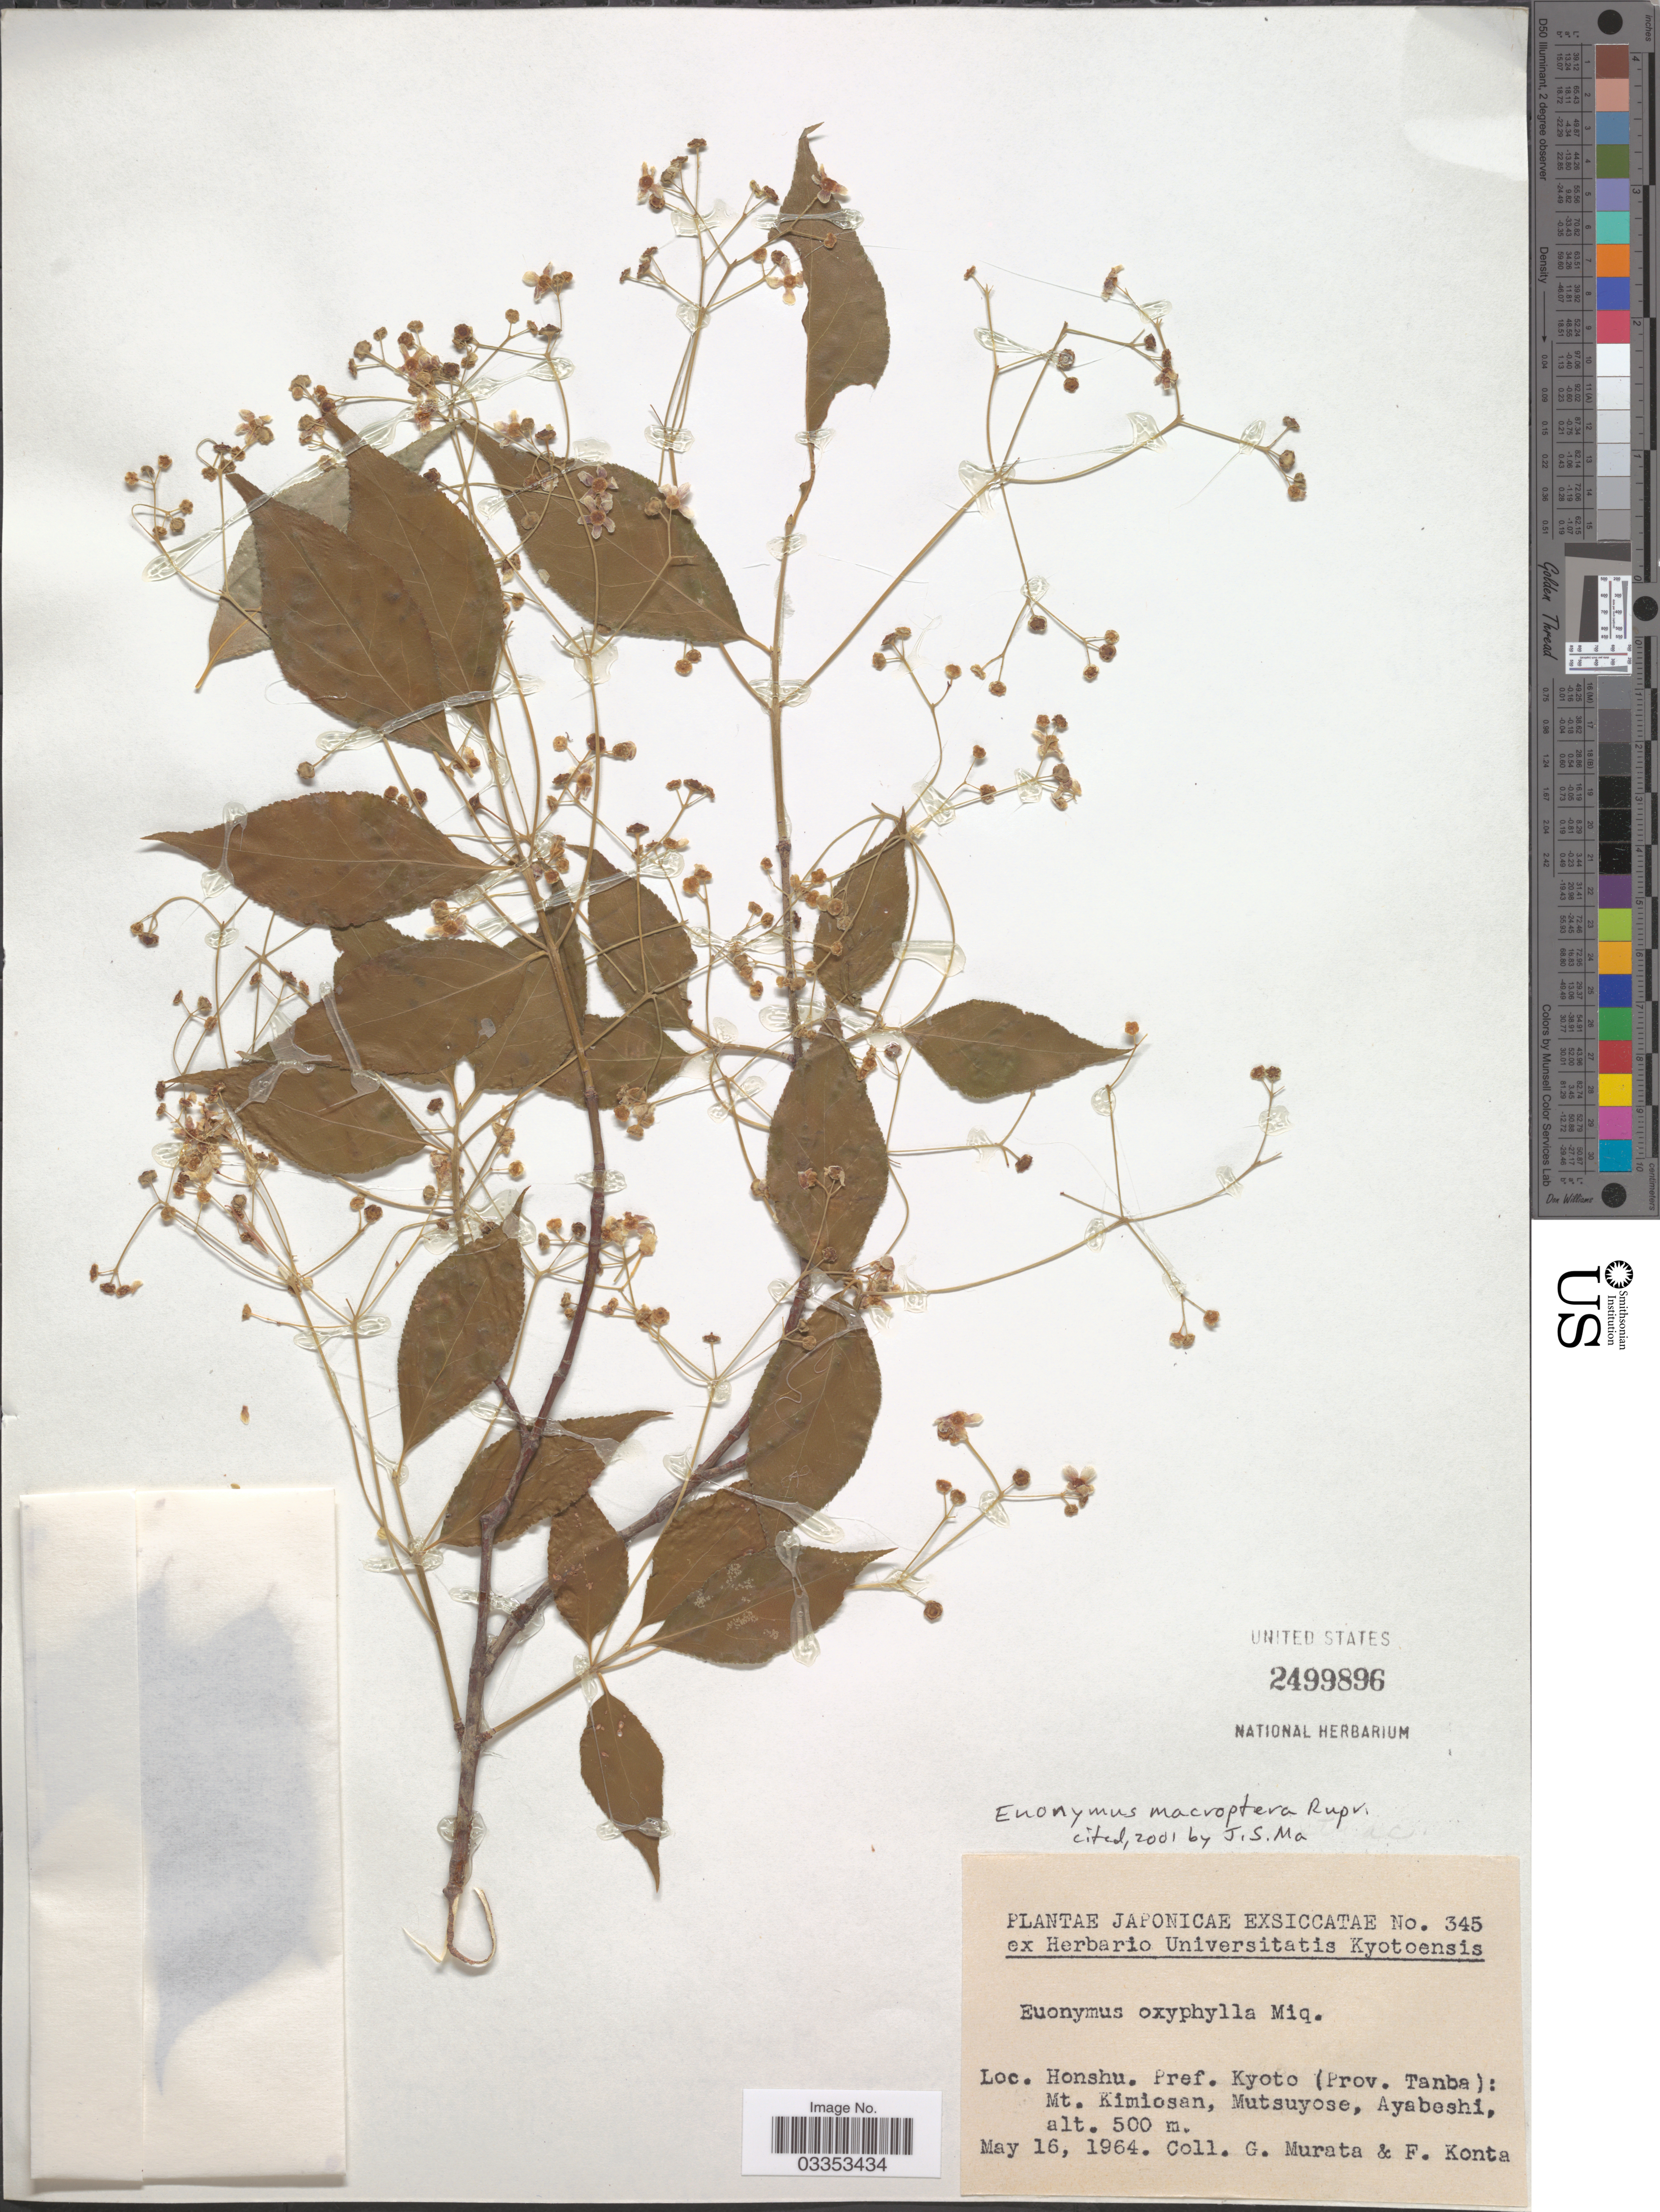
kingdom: Plantae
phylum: Tracheophyta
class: Magnoliopsida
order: Celastrales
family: Celastraceae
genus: Euonymus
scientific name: Euonymus macropterus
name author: Rupr.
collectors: G. Murata & F. Konta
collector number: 345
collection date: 1964-05-16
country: Japan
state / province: Kyoto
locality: Honshu. Pref. Kyoto (Prov. Tanba): Mt. Kimiosan, Mutsuyose, Ayabeshi.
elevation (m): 500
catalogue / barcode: US 2499896